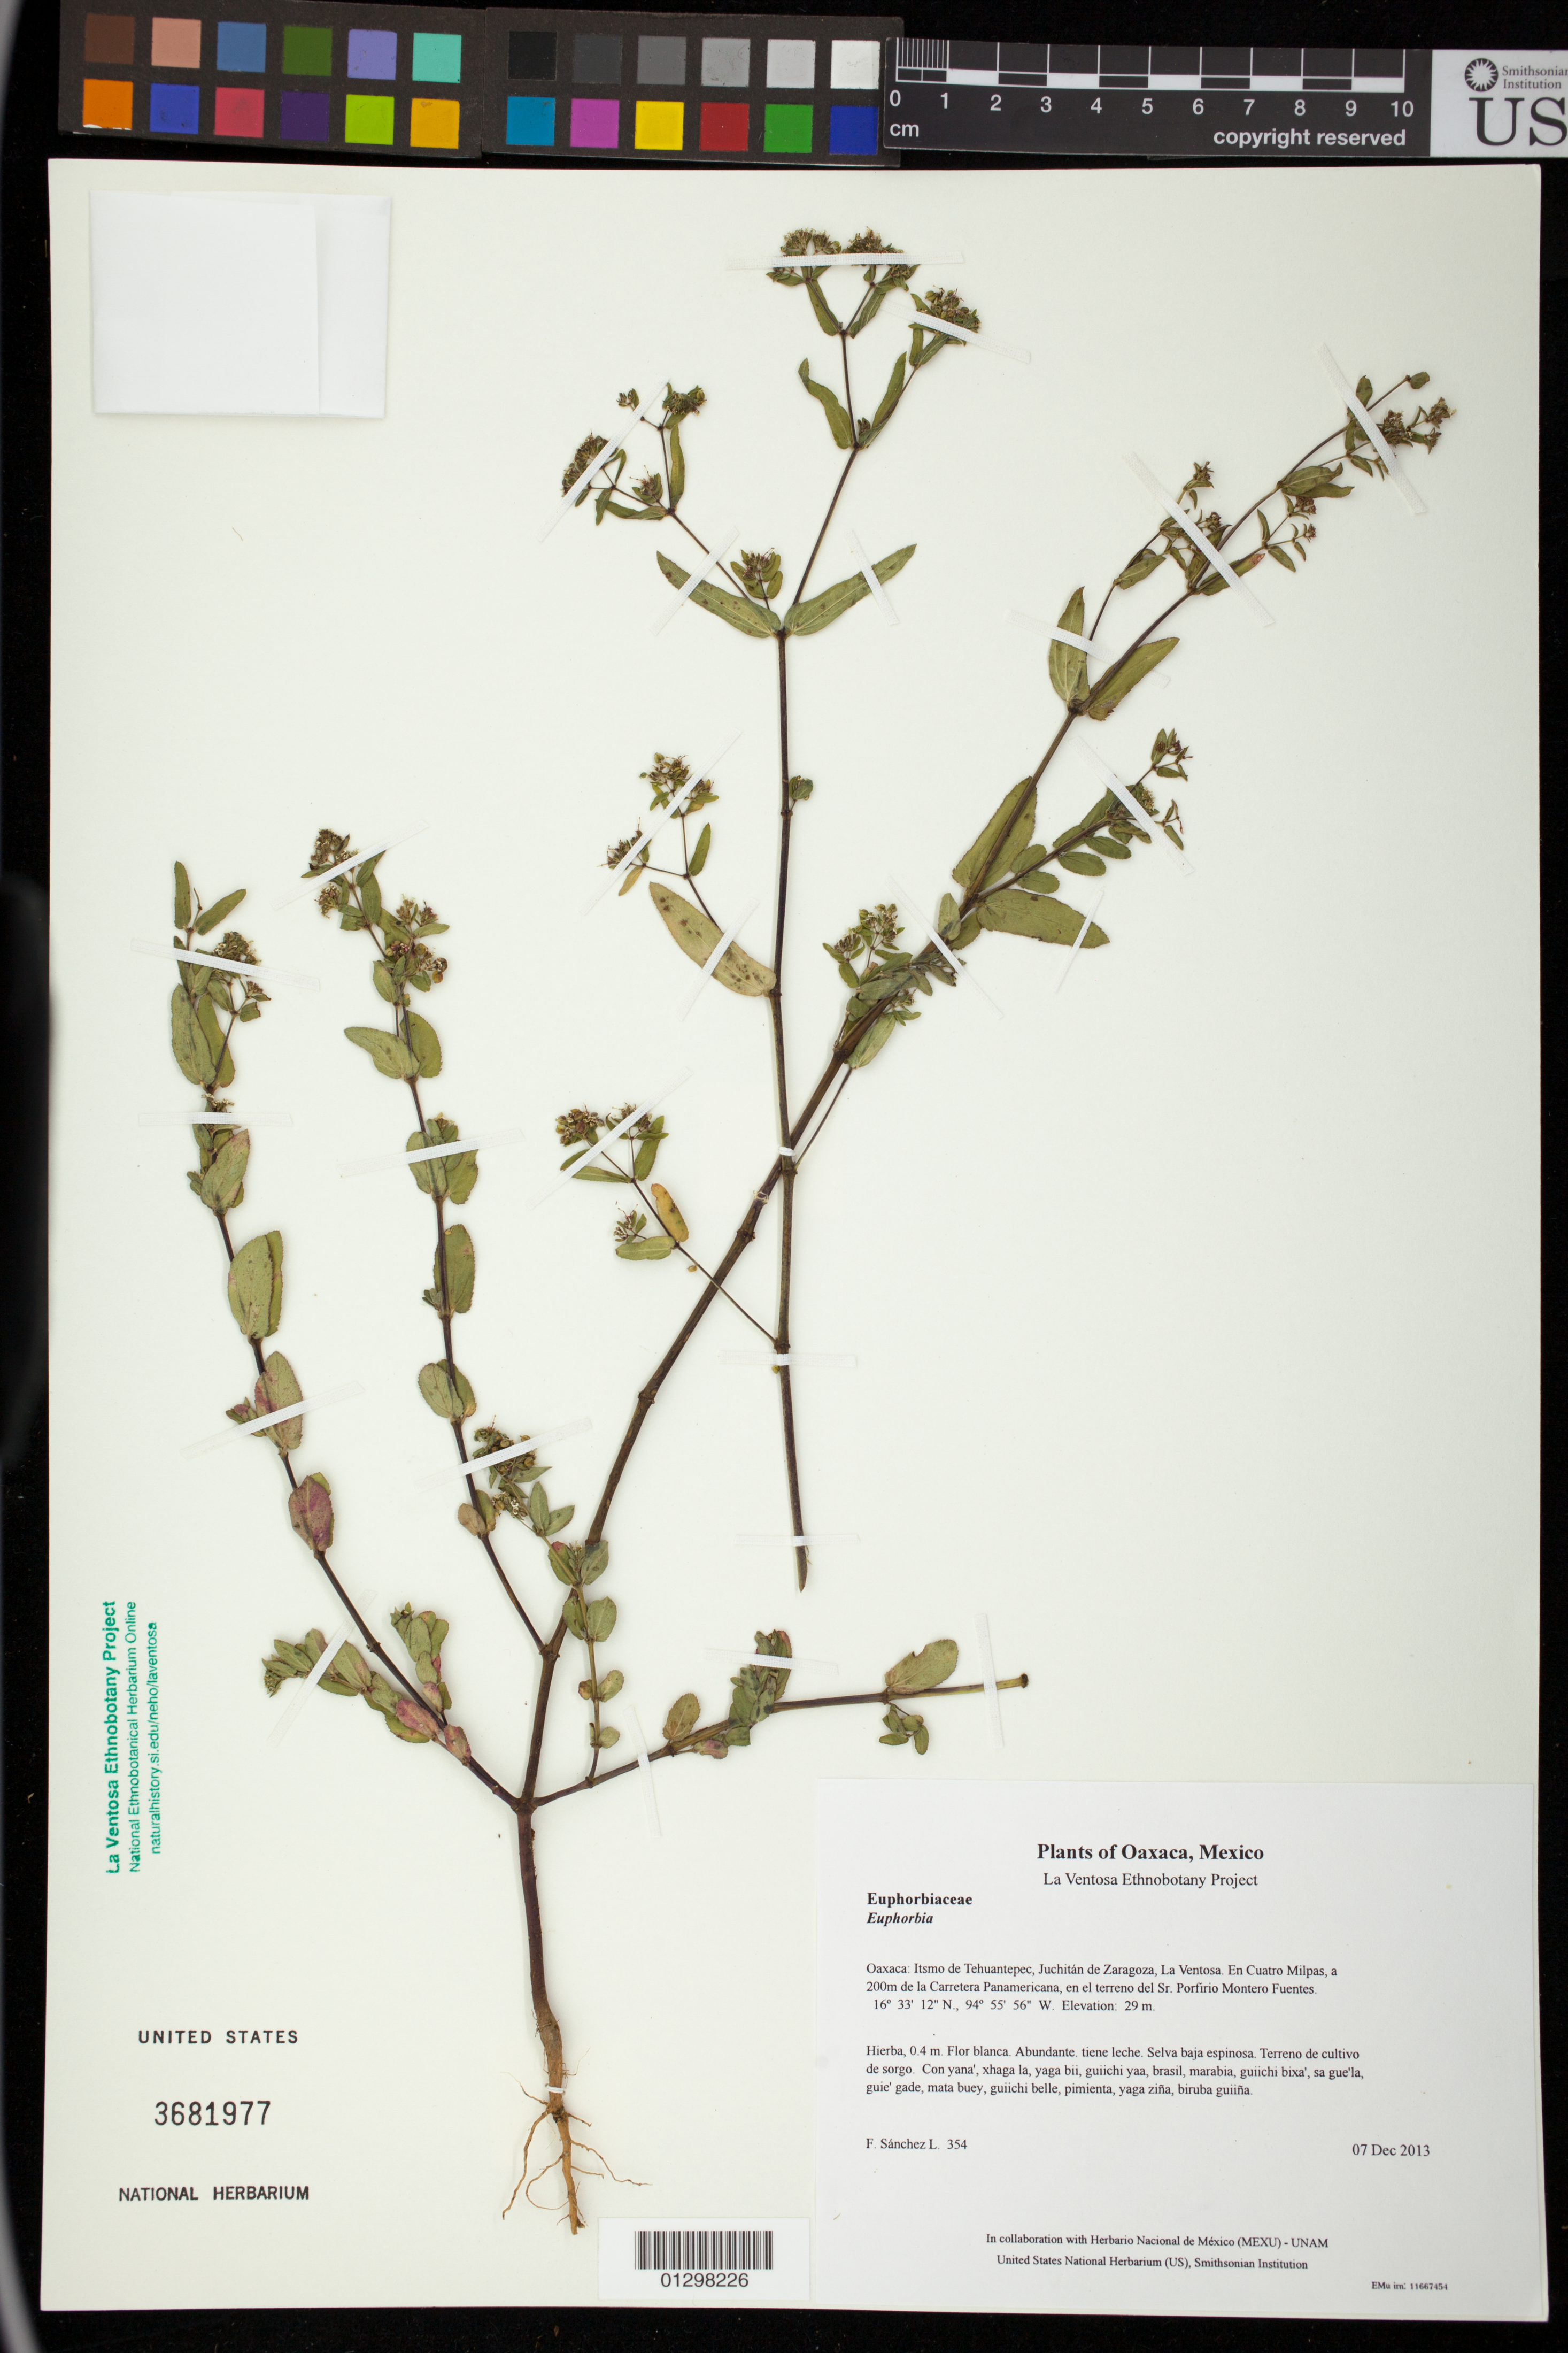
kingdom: Plantae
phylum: Tracheophyta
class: Magnoliopsida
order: Malpighiales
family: Euphorbiaceae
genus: Euphorbia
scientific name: Euphorbia lasiocarpa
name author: Klotzsch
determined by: Steinmann, Victor W.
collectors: F. Sánchez L.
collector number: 354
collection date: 2013-12-07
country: Mexico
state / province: Oaxaca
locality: Itsmo de Tehuantepec, Juchitán de Zaragoza, La Ventosa. En Cuatro Milpas, a 200m de la Carretera Panamericana, en el terreno del Sr. Porfirio Montero Fuentes.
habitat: Selva baja espinosa. Terreno de cultivo de sorgo.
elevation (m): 29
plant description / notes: JEBOT, MEXU, SERO, US; Guixi bandaga. 0.4 m. Guie' naquichi'. Stale.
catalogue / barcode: US 3681977